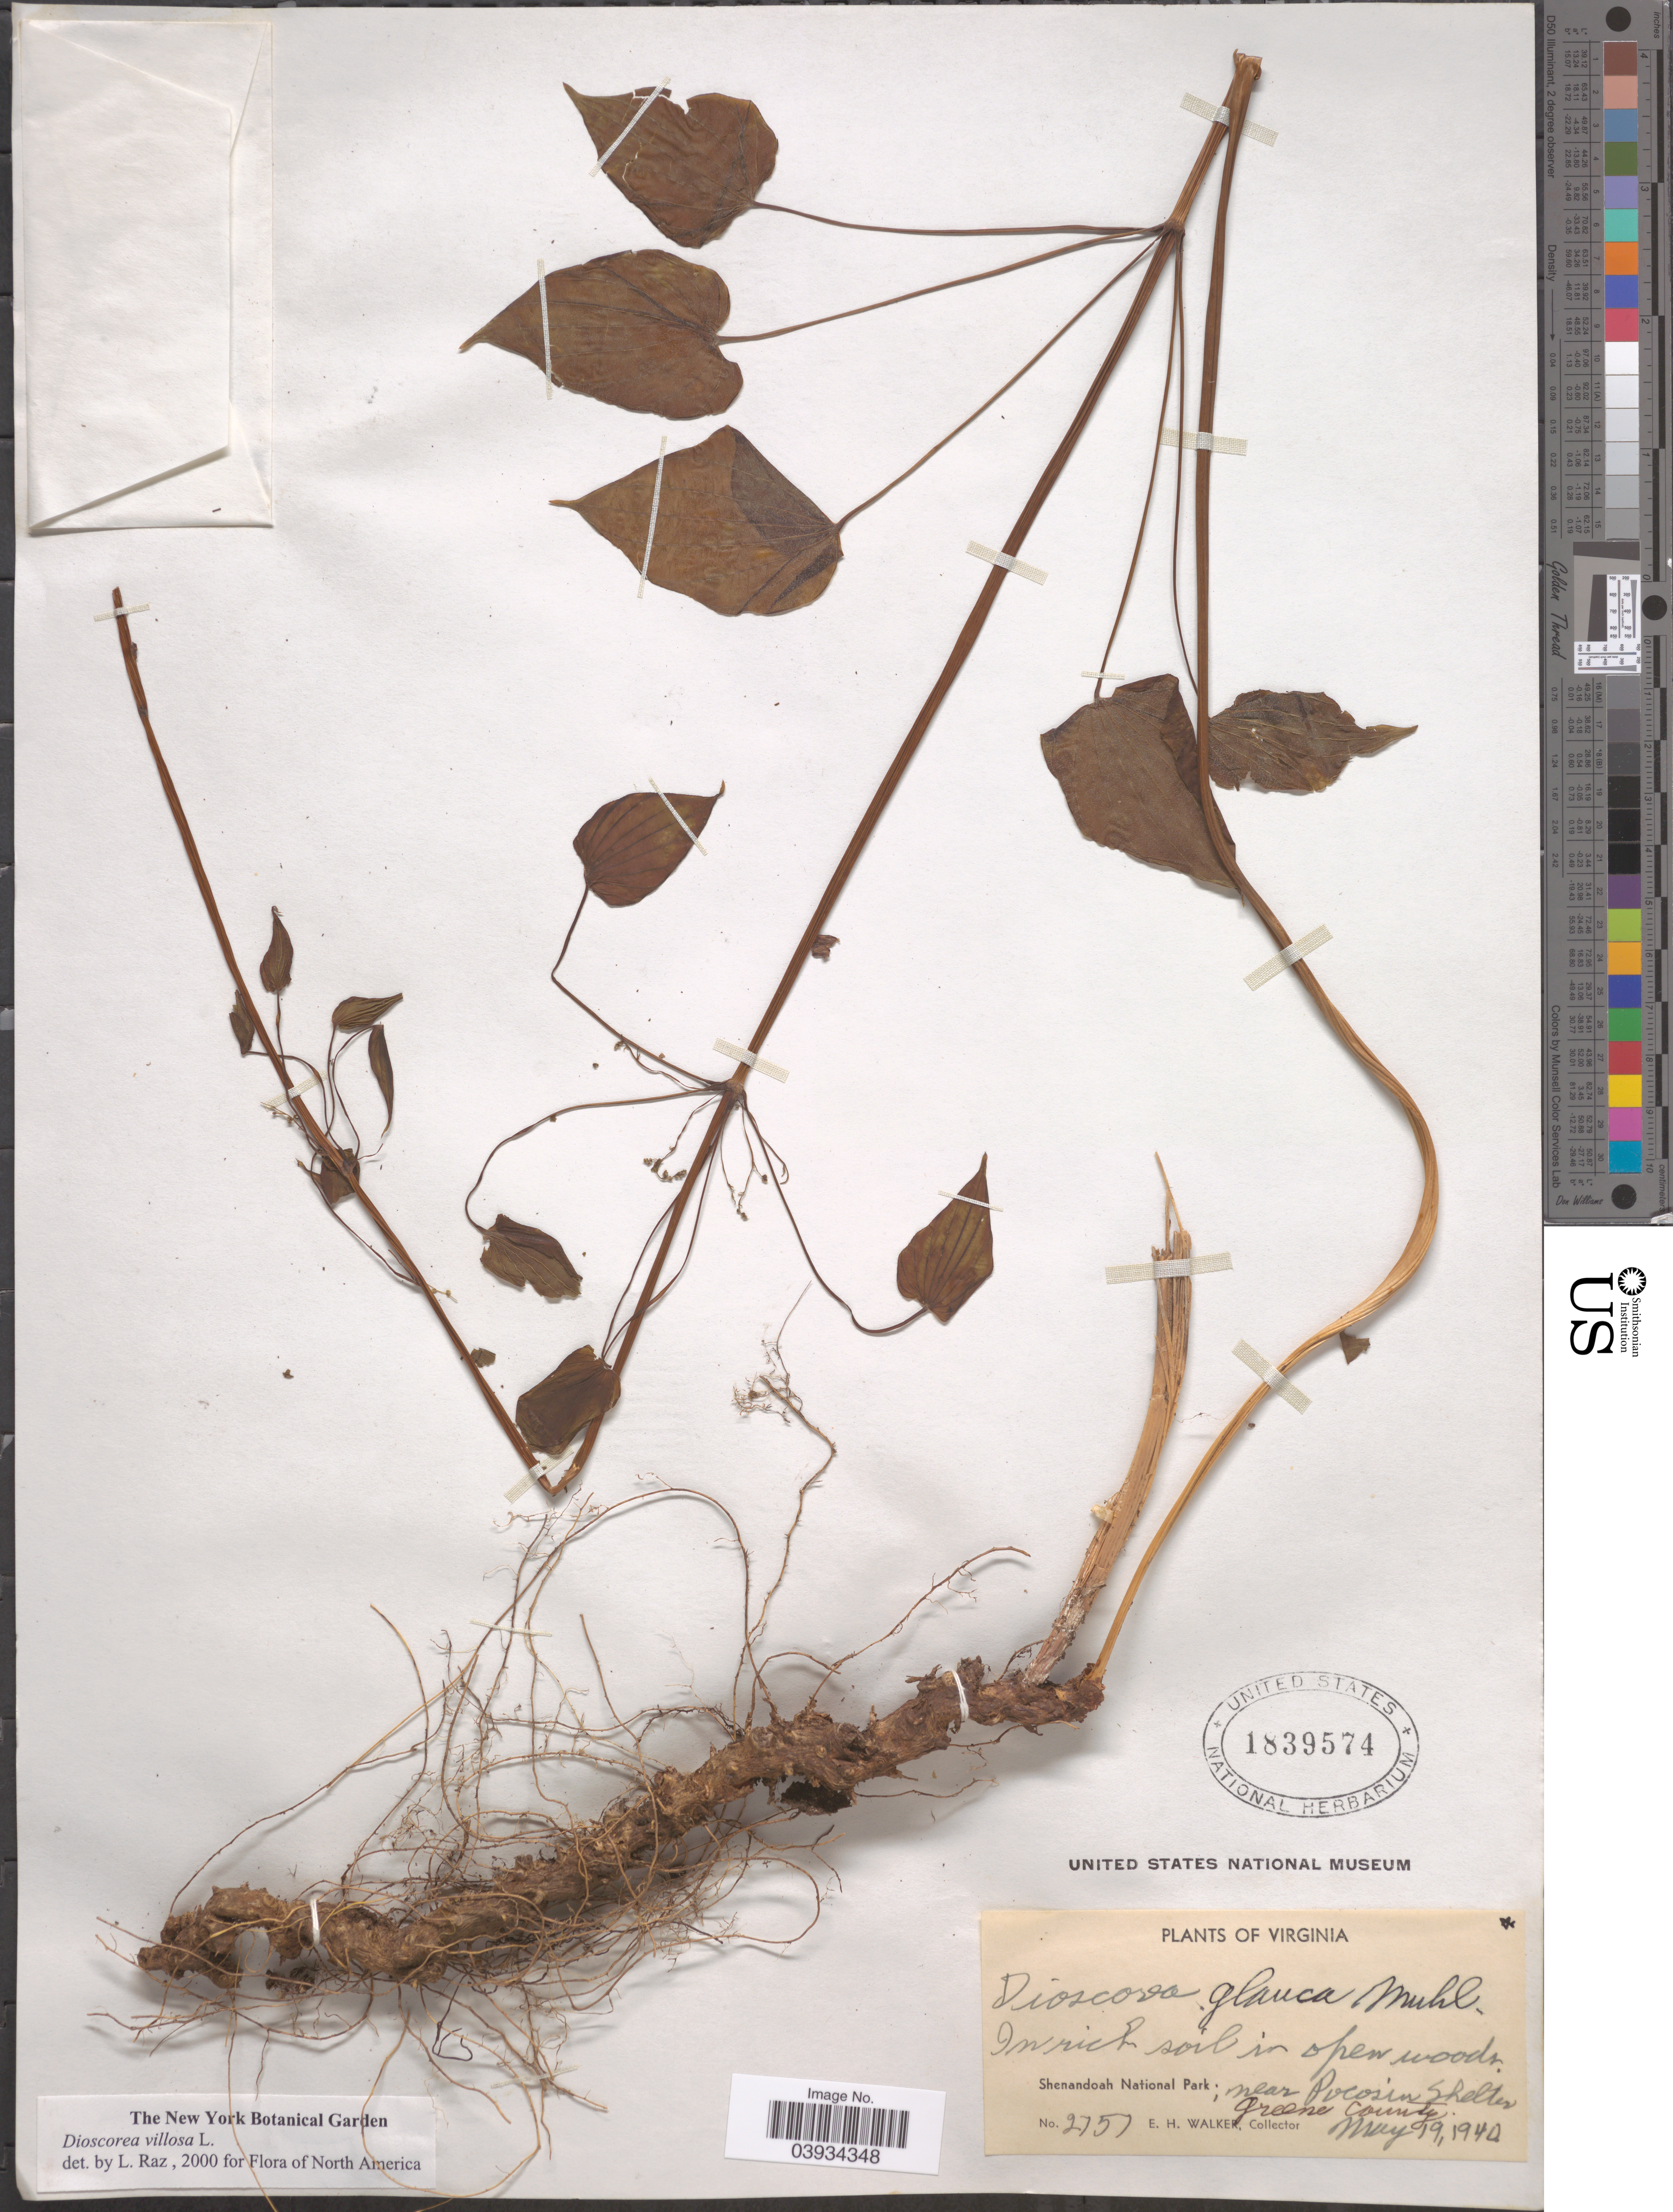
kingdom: Plantae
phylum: Tracheophyta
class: Liliopsida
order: Dioscoreales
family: Dioscoreaceae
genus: Dioscorea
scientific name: Dioscorea villosa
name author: L.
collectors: E. H. Walker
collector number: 2757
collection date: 1940-05-19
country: United States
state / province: Virginia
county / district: Greene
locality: Shenandoah National Park; near Pocosin Shelter. Greene County.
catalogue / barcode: US 1839574